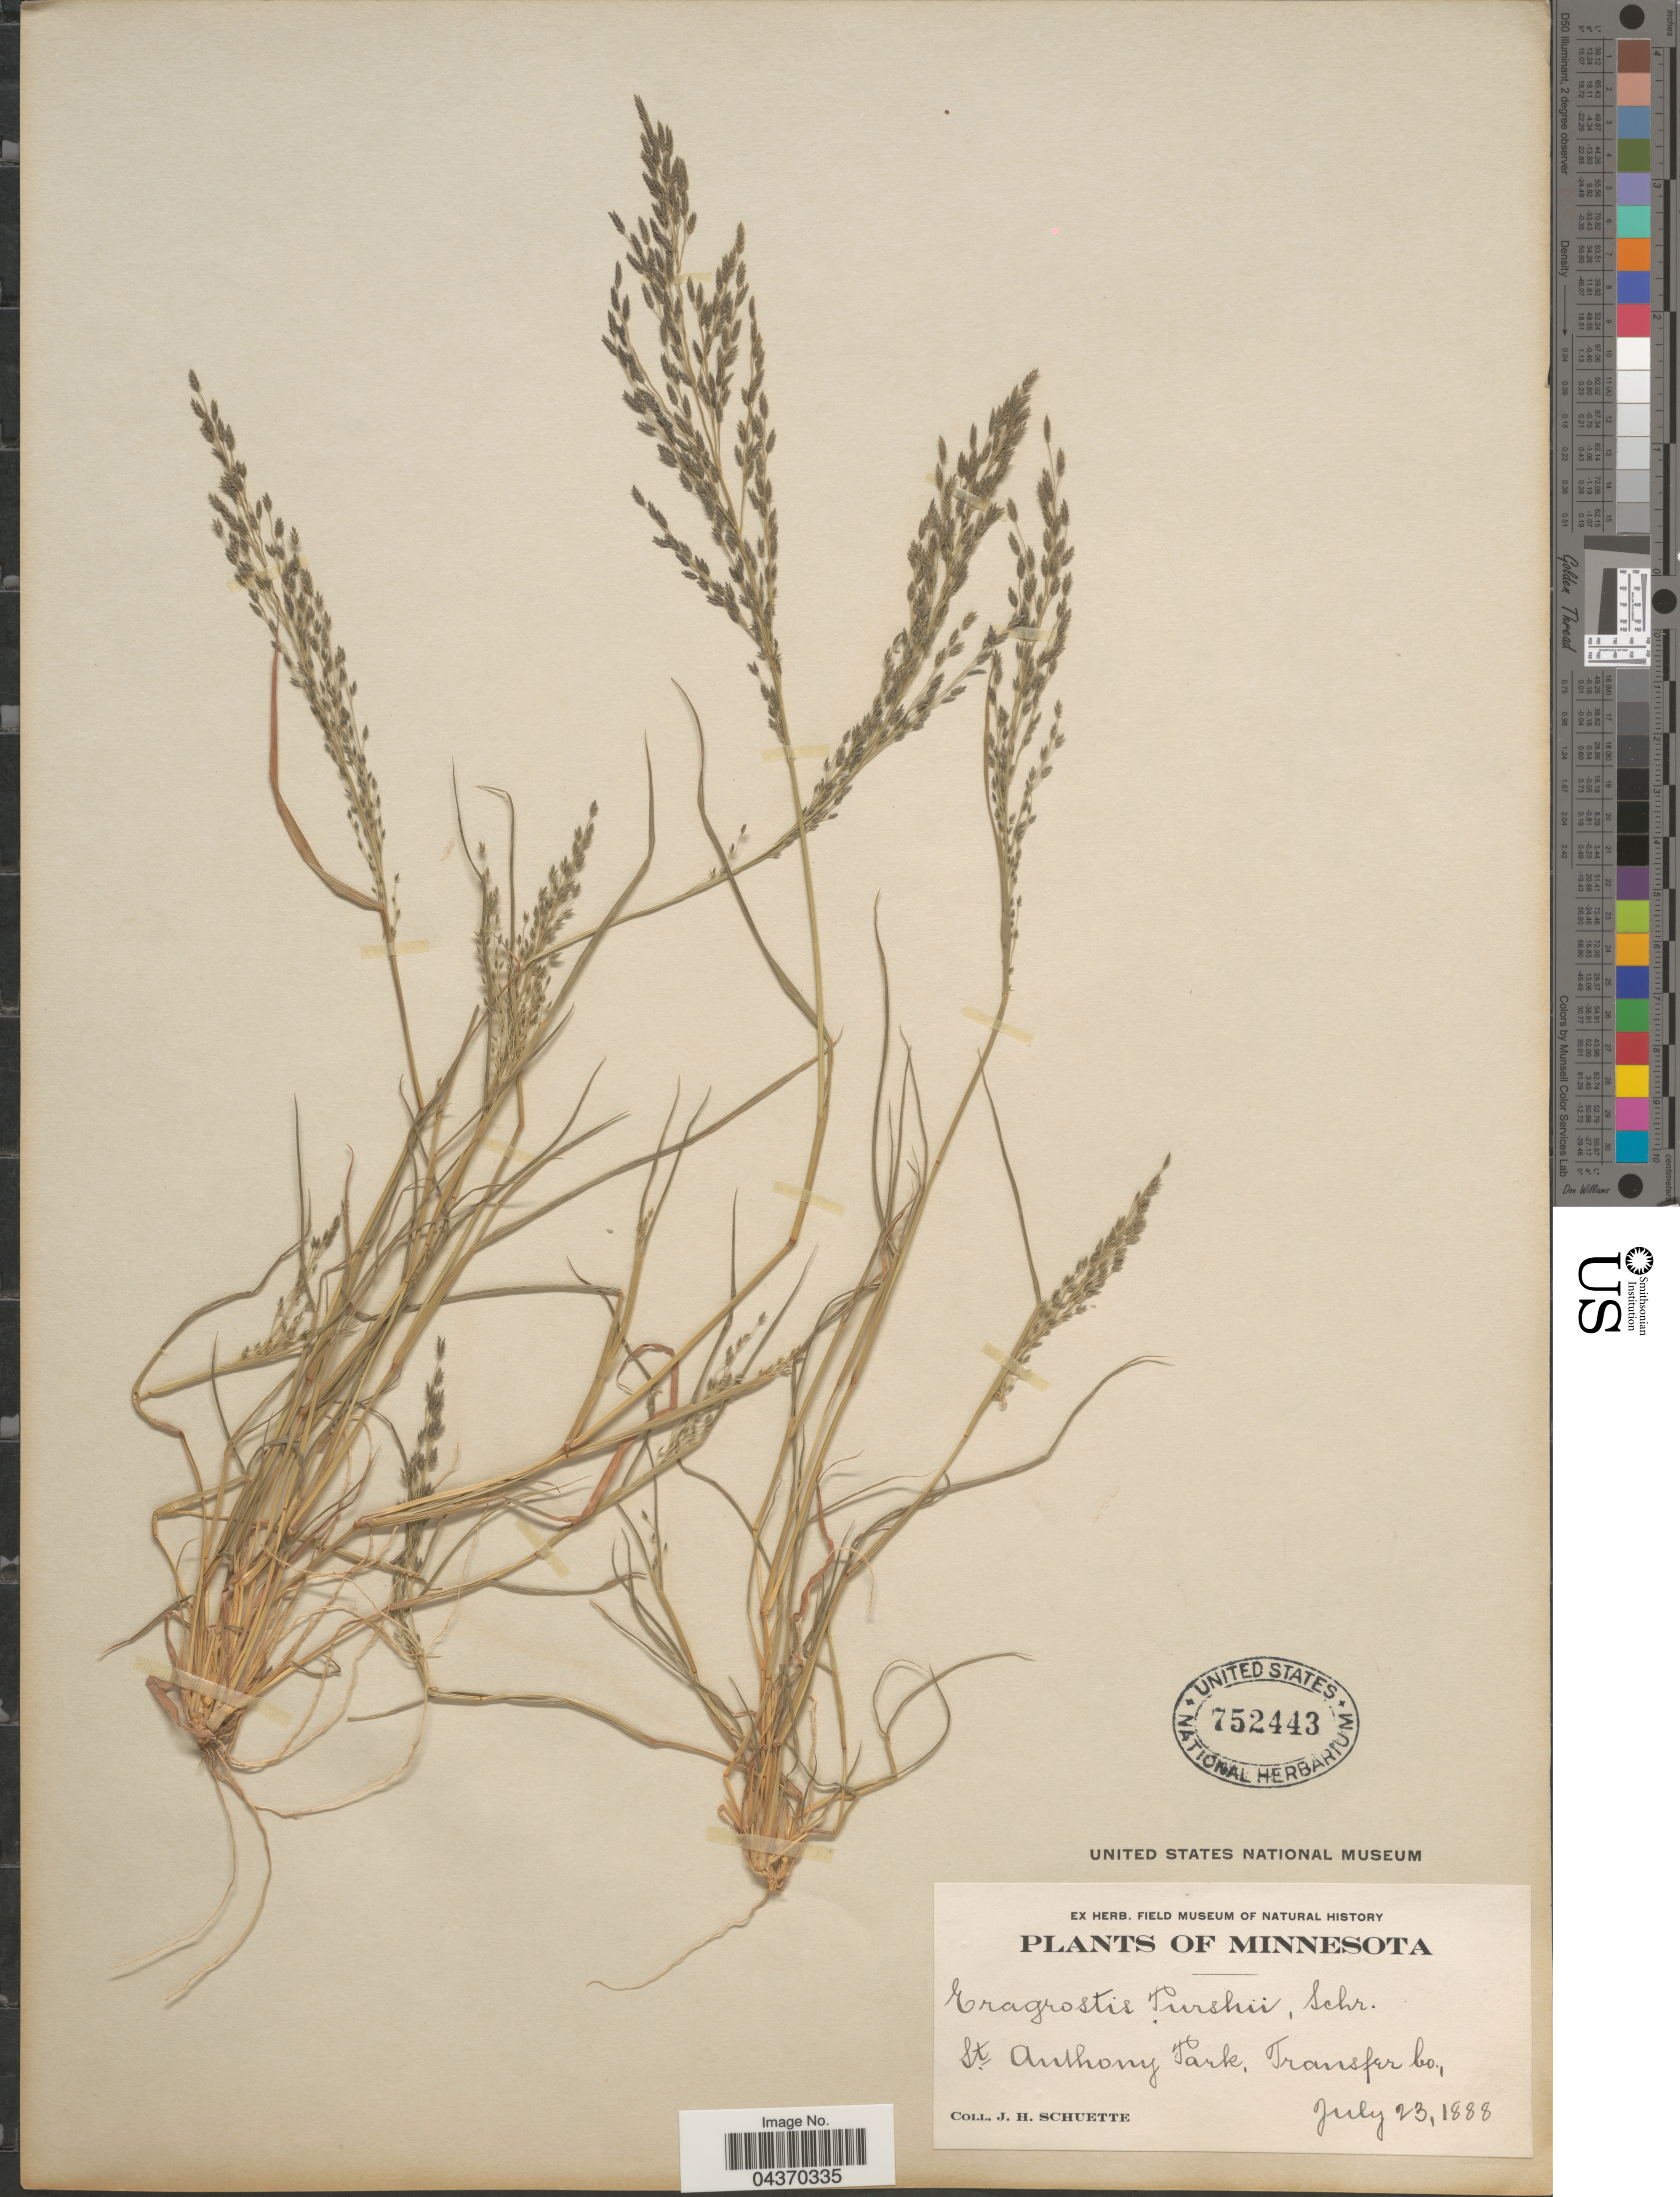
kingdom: Plantae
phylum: Tracheophyta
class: Liliopsida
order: Poales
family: Poaceae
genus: Eragrostis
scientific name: Eragrostis pectinacea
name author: (Michx.) Nees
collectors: J. H. Schuette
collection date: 1888-07-23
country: United States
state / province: Minnesota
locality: St. Anthony Park, Transfer Co.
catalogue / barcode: US 752443